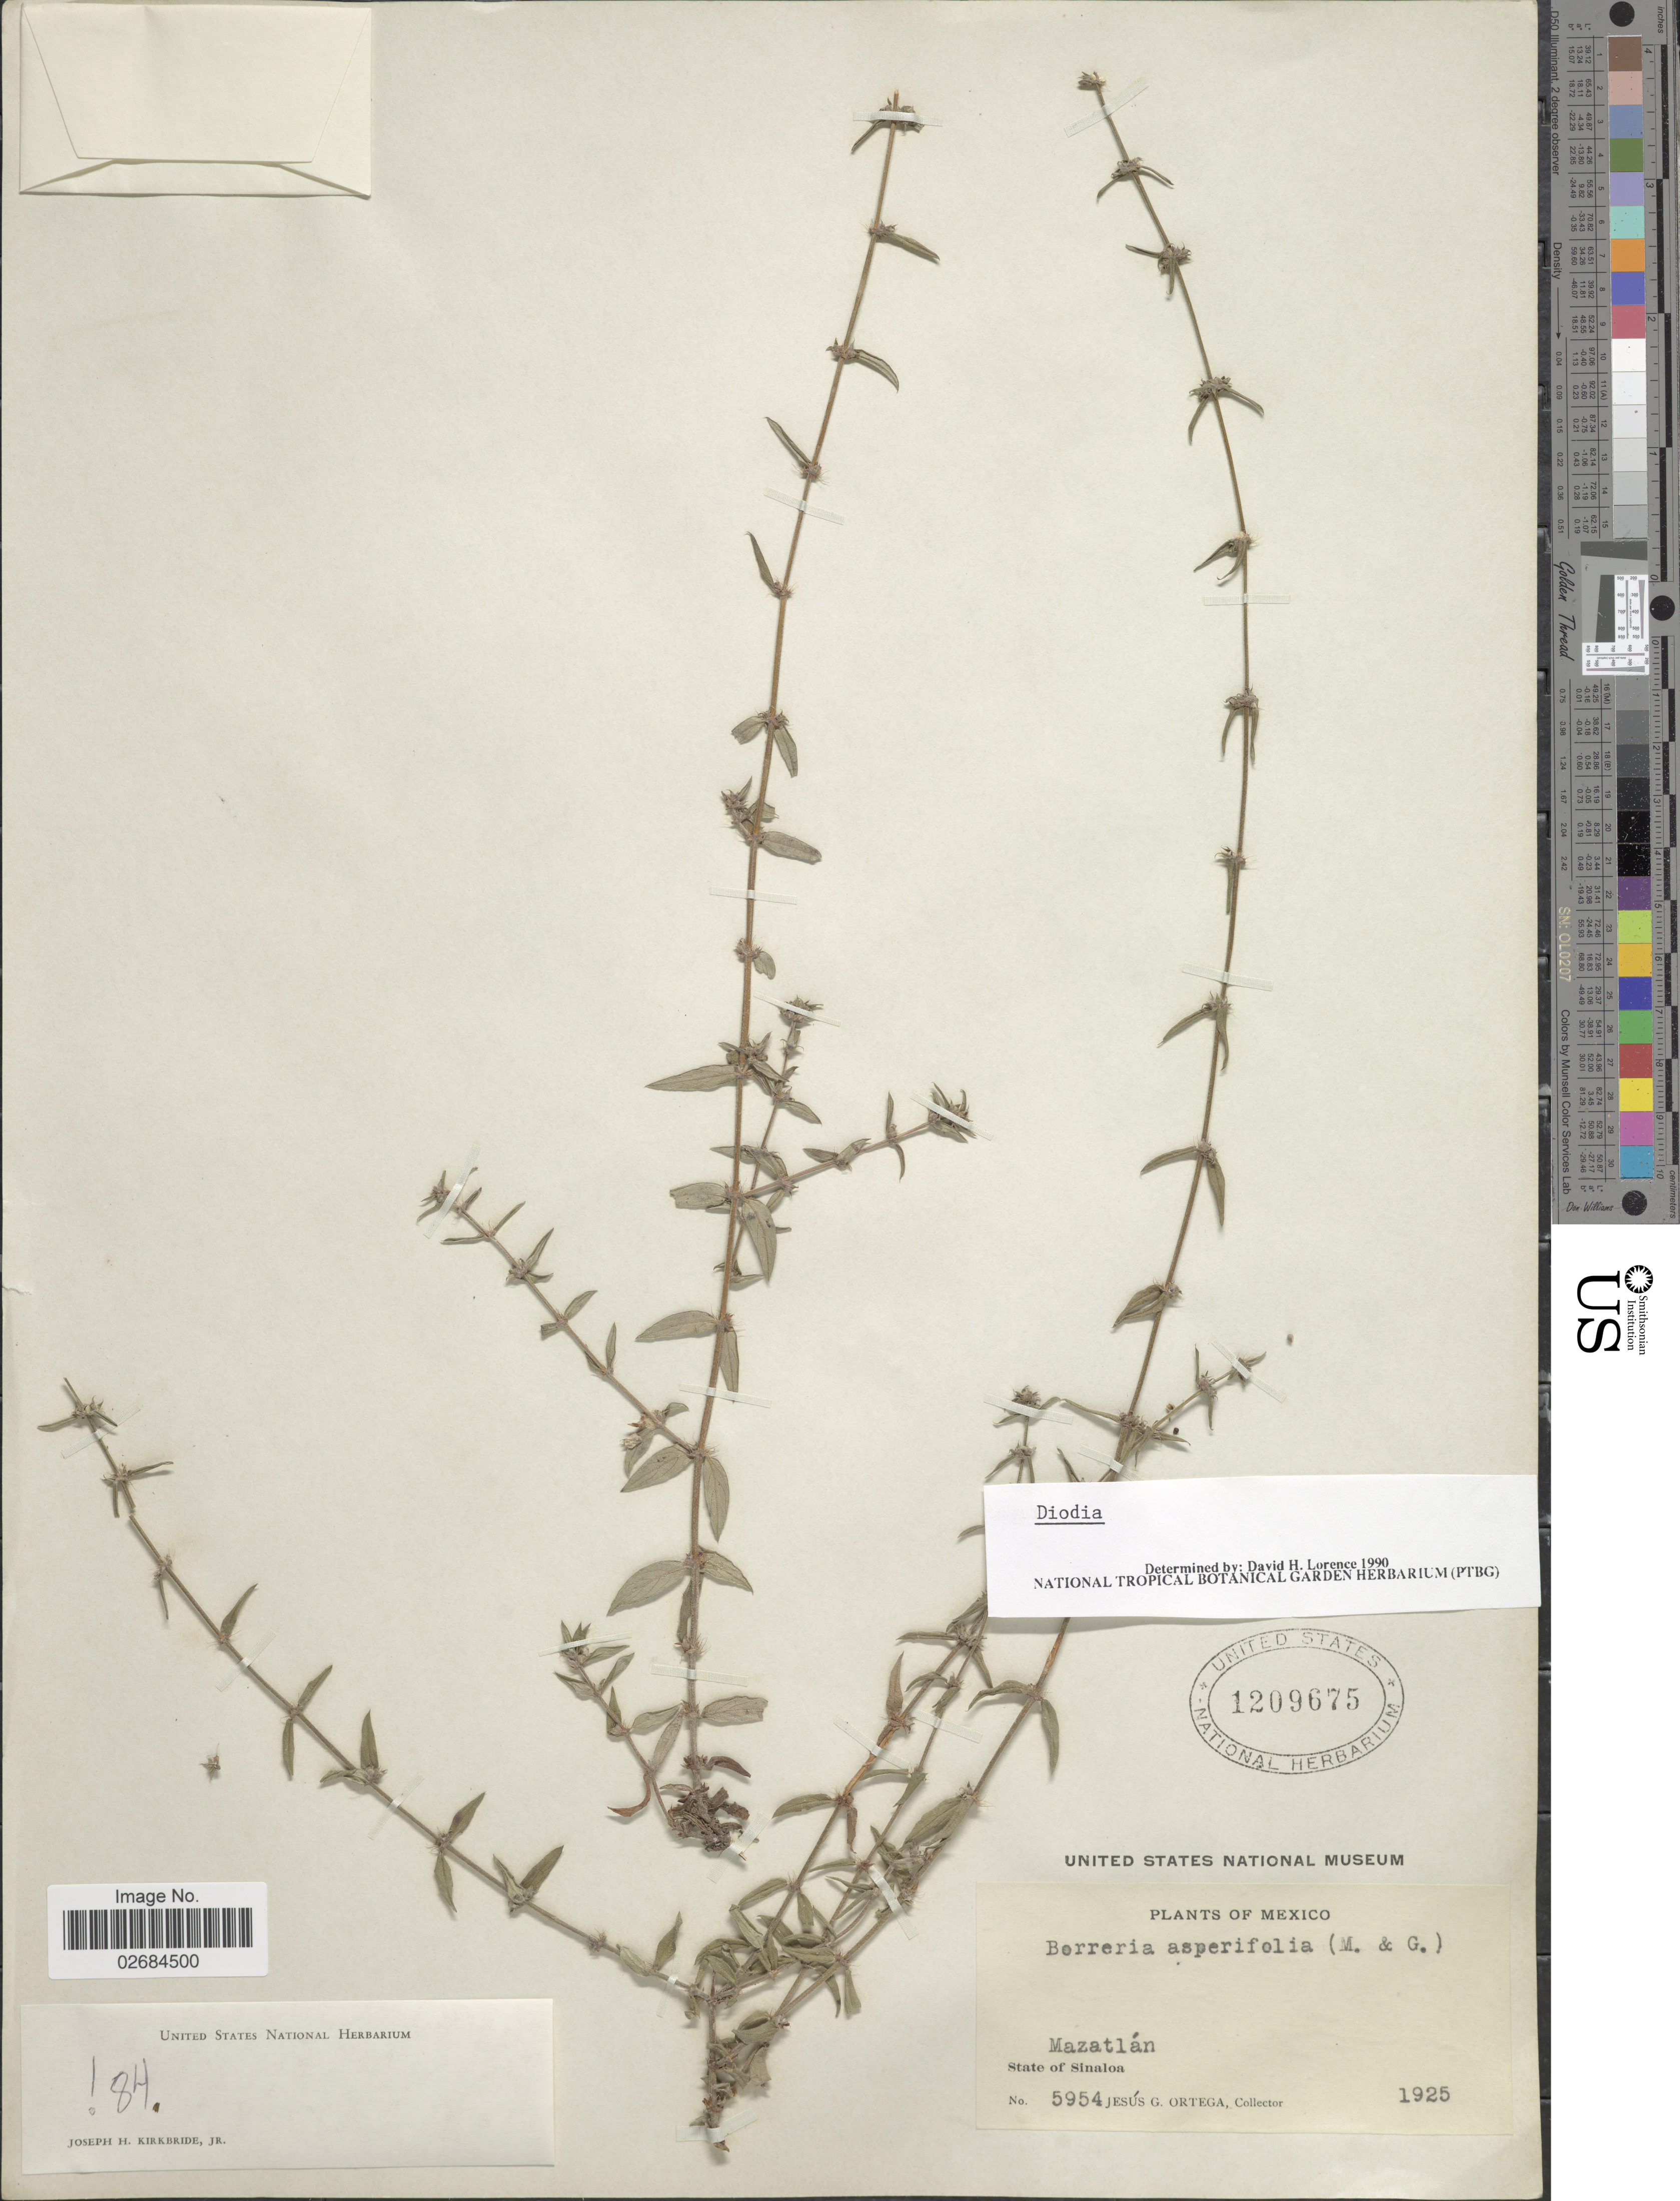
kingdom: Plantae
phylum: Tracheophyta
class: Magnoliopsida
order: Gentianales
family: Rubiaceae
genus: Diodia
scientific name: Diodia sp.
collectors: J. Ortega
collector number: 5954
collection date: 1925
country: Mexico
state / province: Sinaloa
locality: Mazatlán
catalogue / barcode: US 1209675